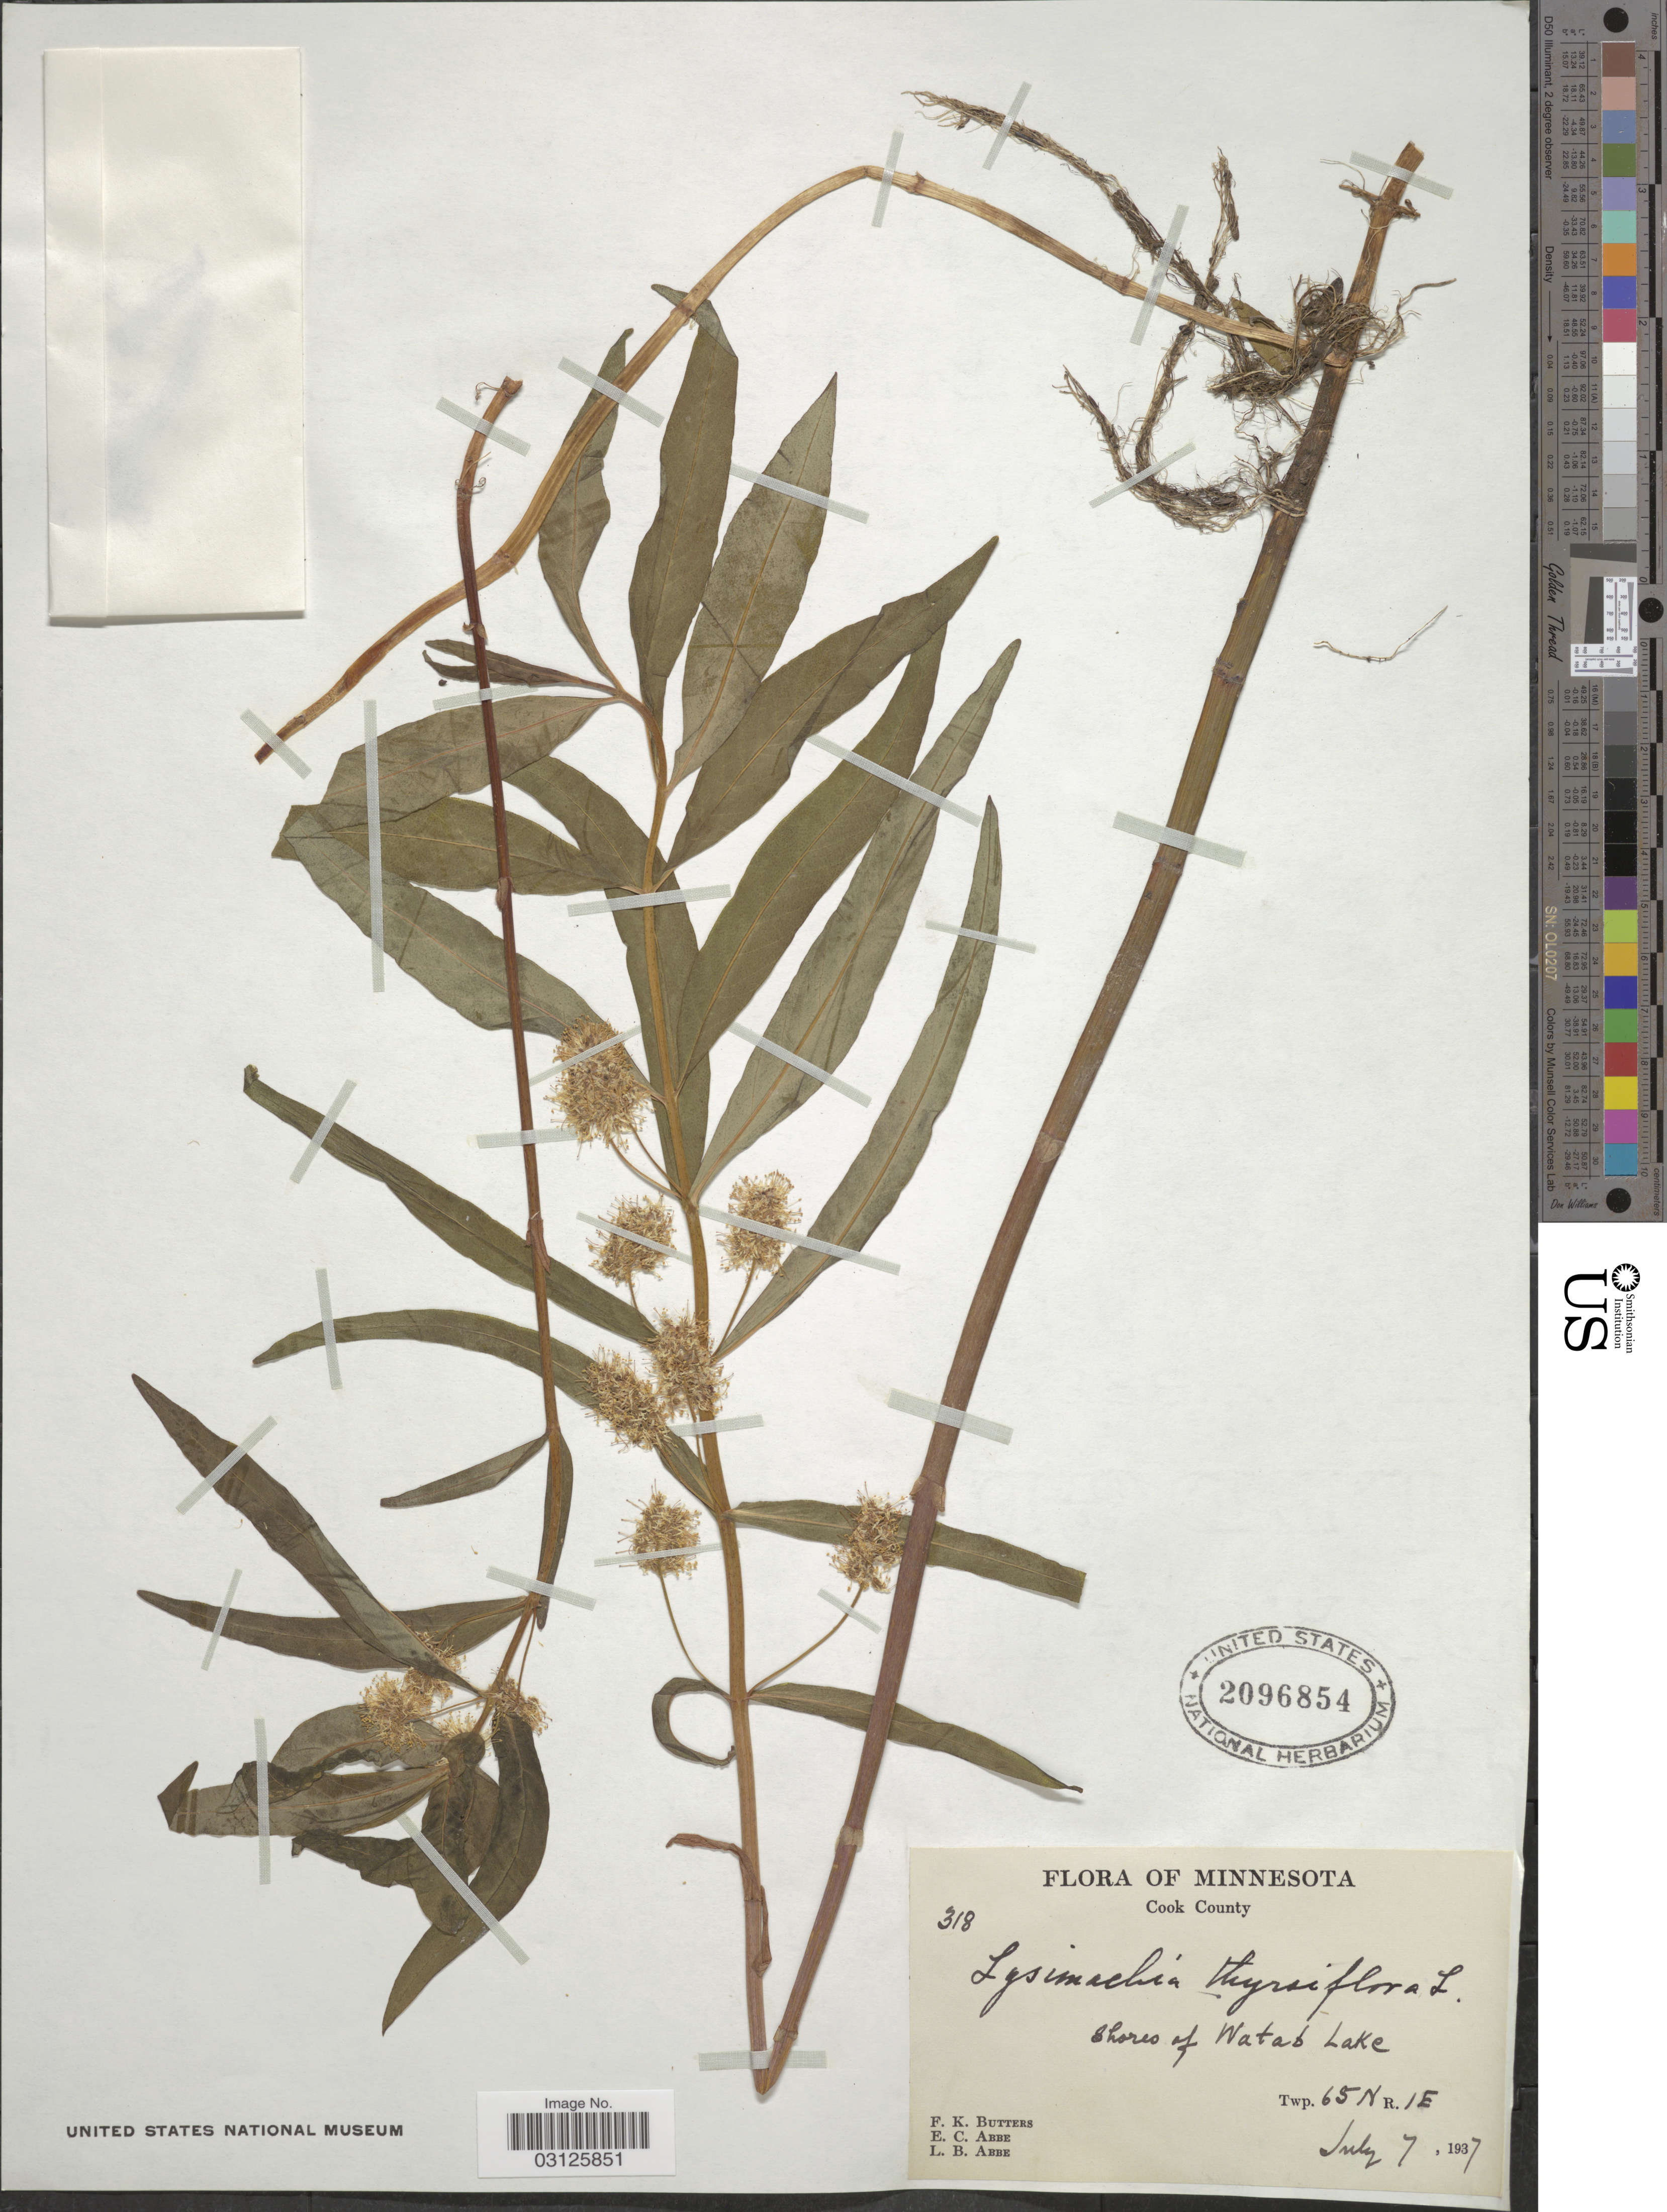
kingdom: Plantae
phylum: Tracheophyta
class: Magnoliopsida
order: Ericales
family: Primulaceae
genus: Lysimachia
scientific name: Lysimachia thyrsiflora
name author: L.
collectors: F. K. Butters, E. C. Abbe & L. B. Abbe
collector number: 318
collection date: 1937-07-07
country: United States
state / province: Minnesota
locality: Cook County. Shores of Watab Lake. Twp. 65N R1E.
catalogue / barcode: US 2096854